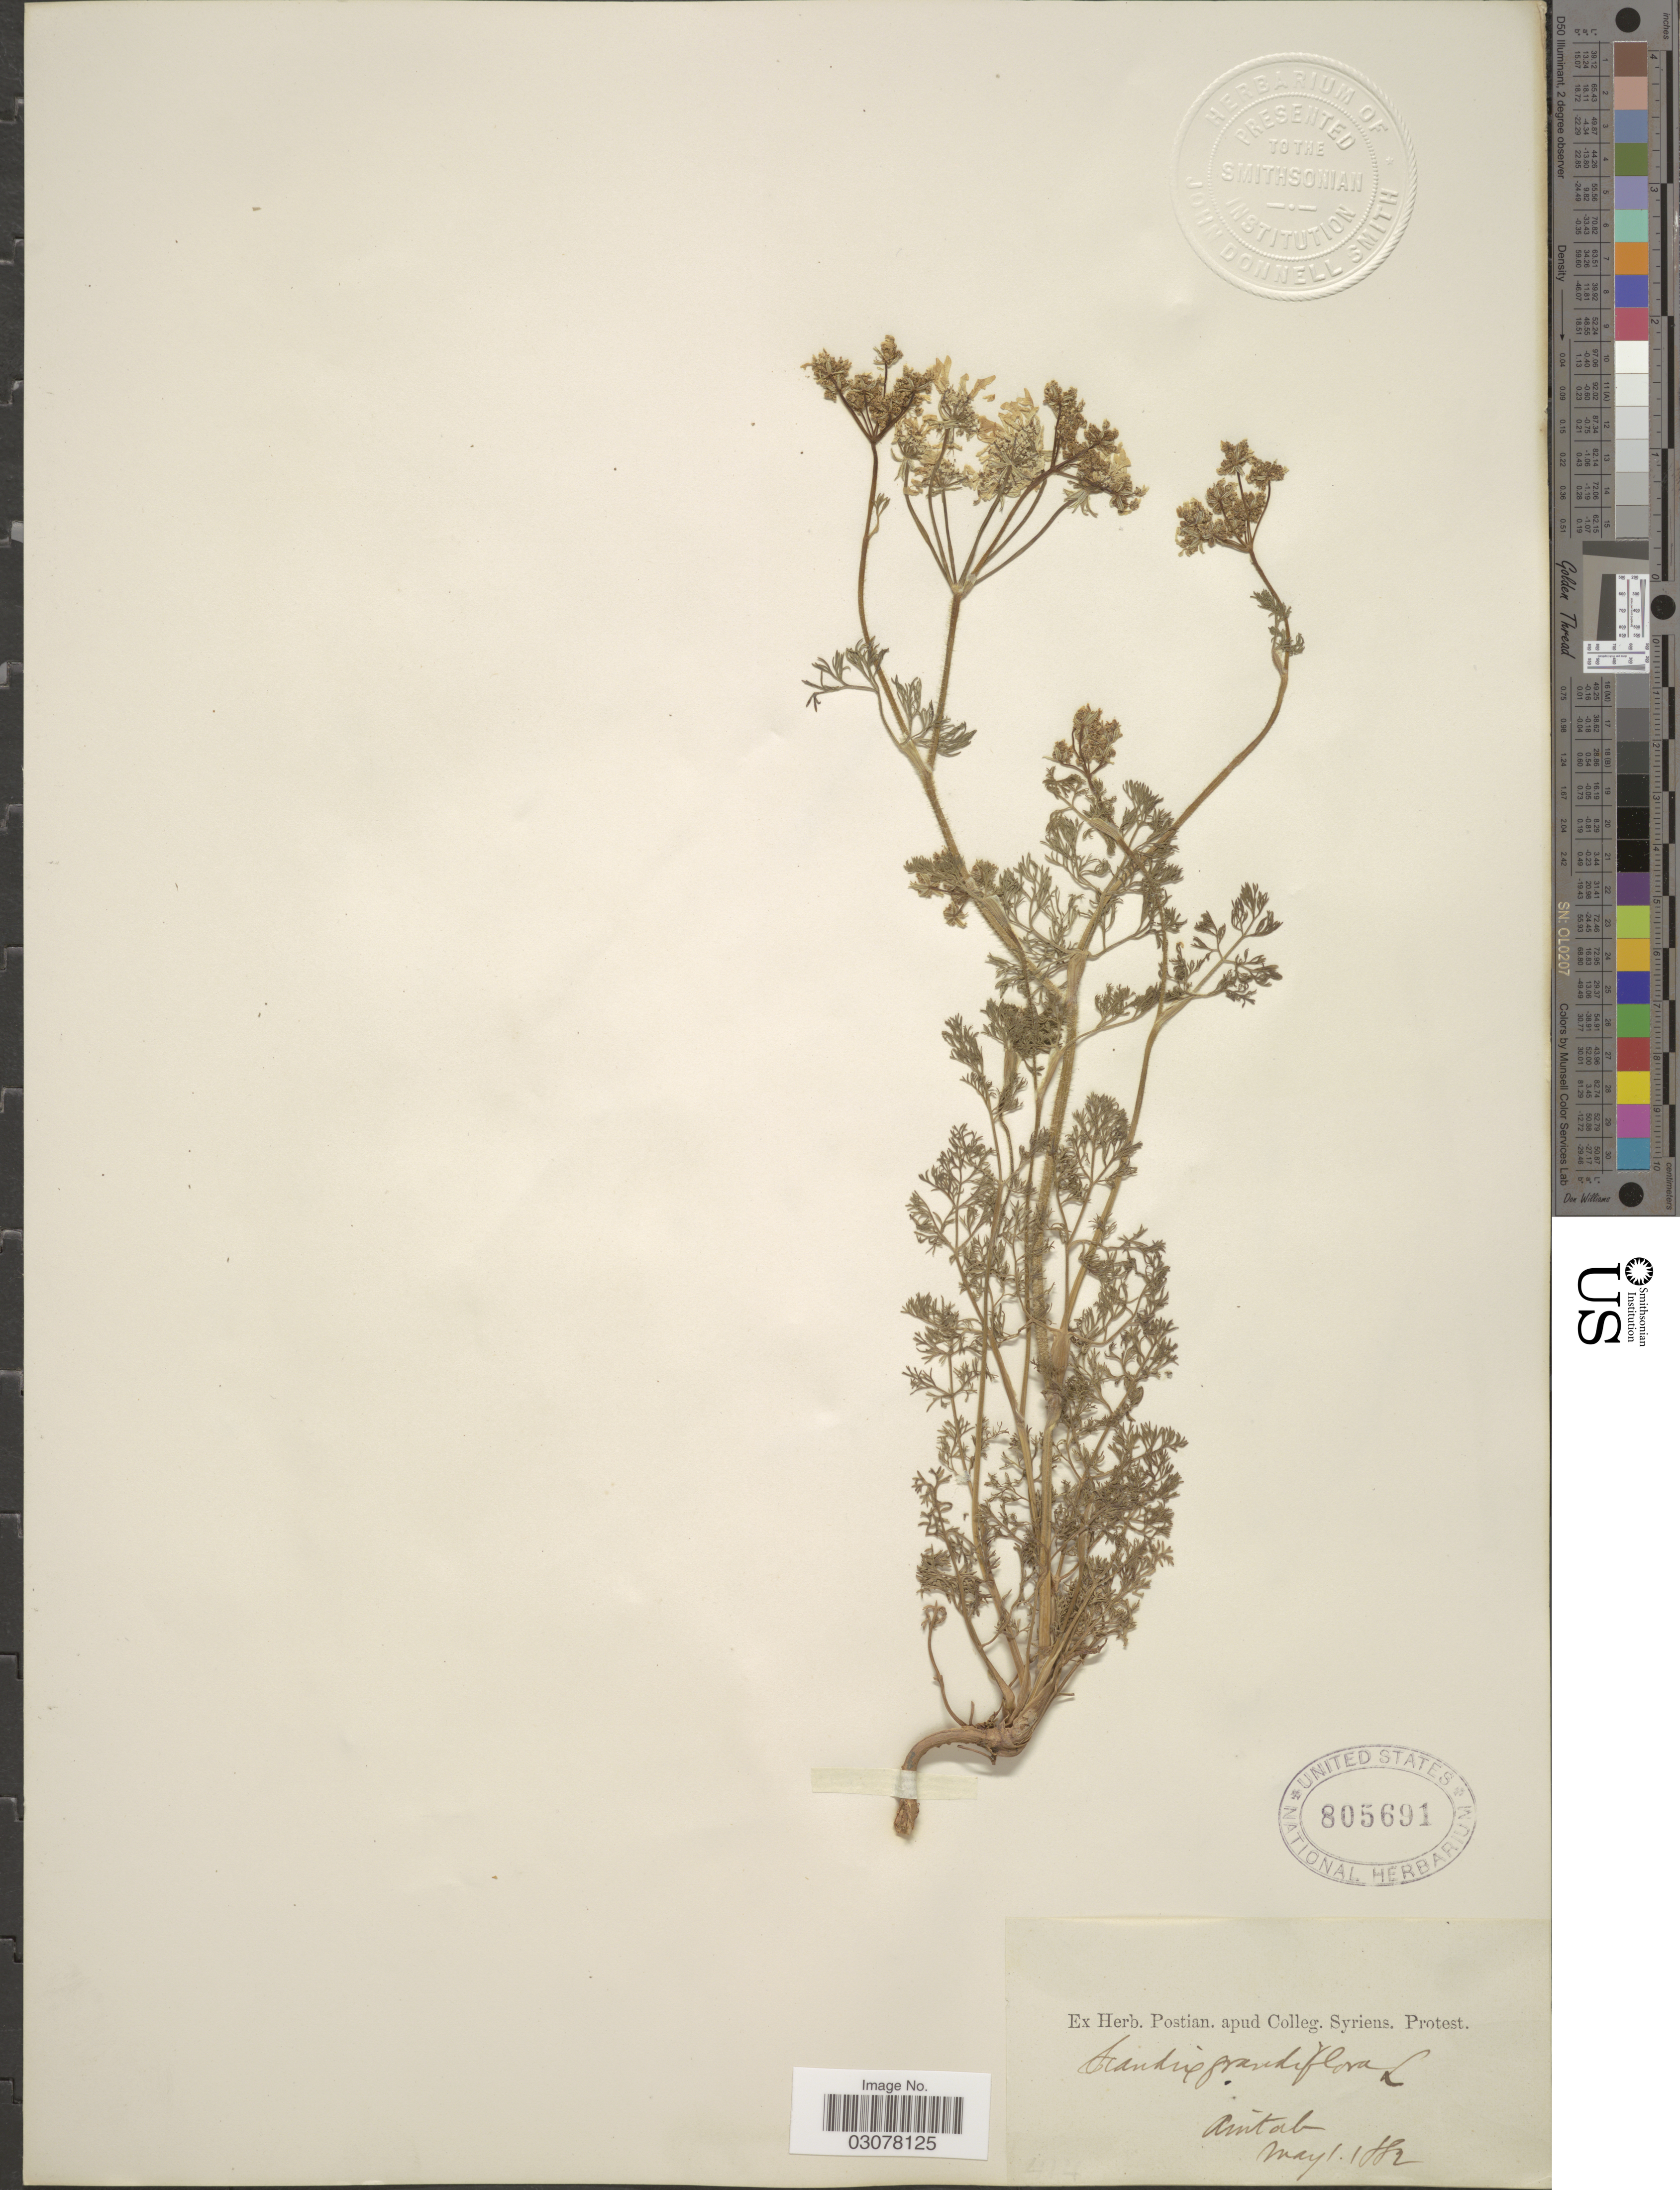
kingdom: Plantae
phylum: Tracheophyta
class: Magnoliopsida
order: Apiales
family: Apiaceae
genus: Scandix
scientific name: Scandix grandiflora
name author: L.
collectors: ex herb. Postian. apud Colleg. Syriens. Protest. USE "Fannie P. A. Shepard" (10308853) AS PRIMARY COLLECTOR INSTEAD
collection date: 1882-05-01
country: Turkey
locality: Aintab.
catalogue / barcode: US 805691